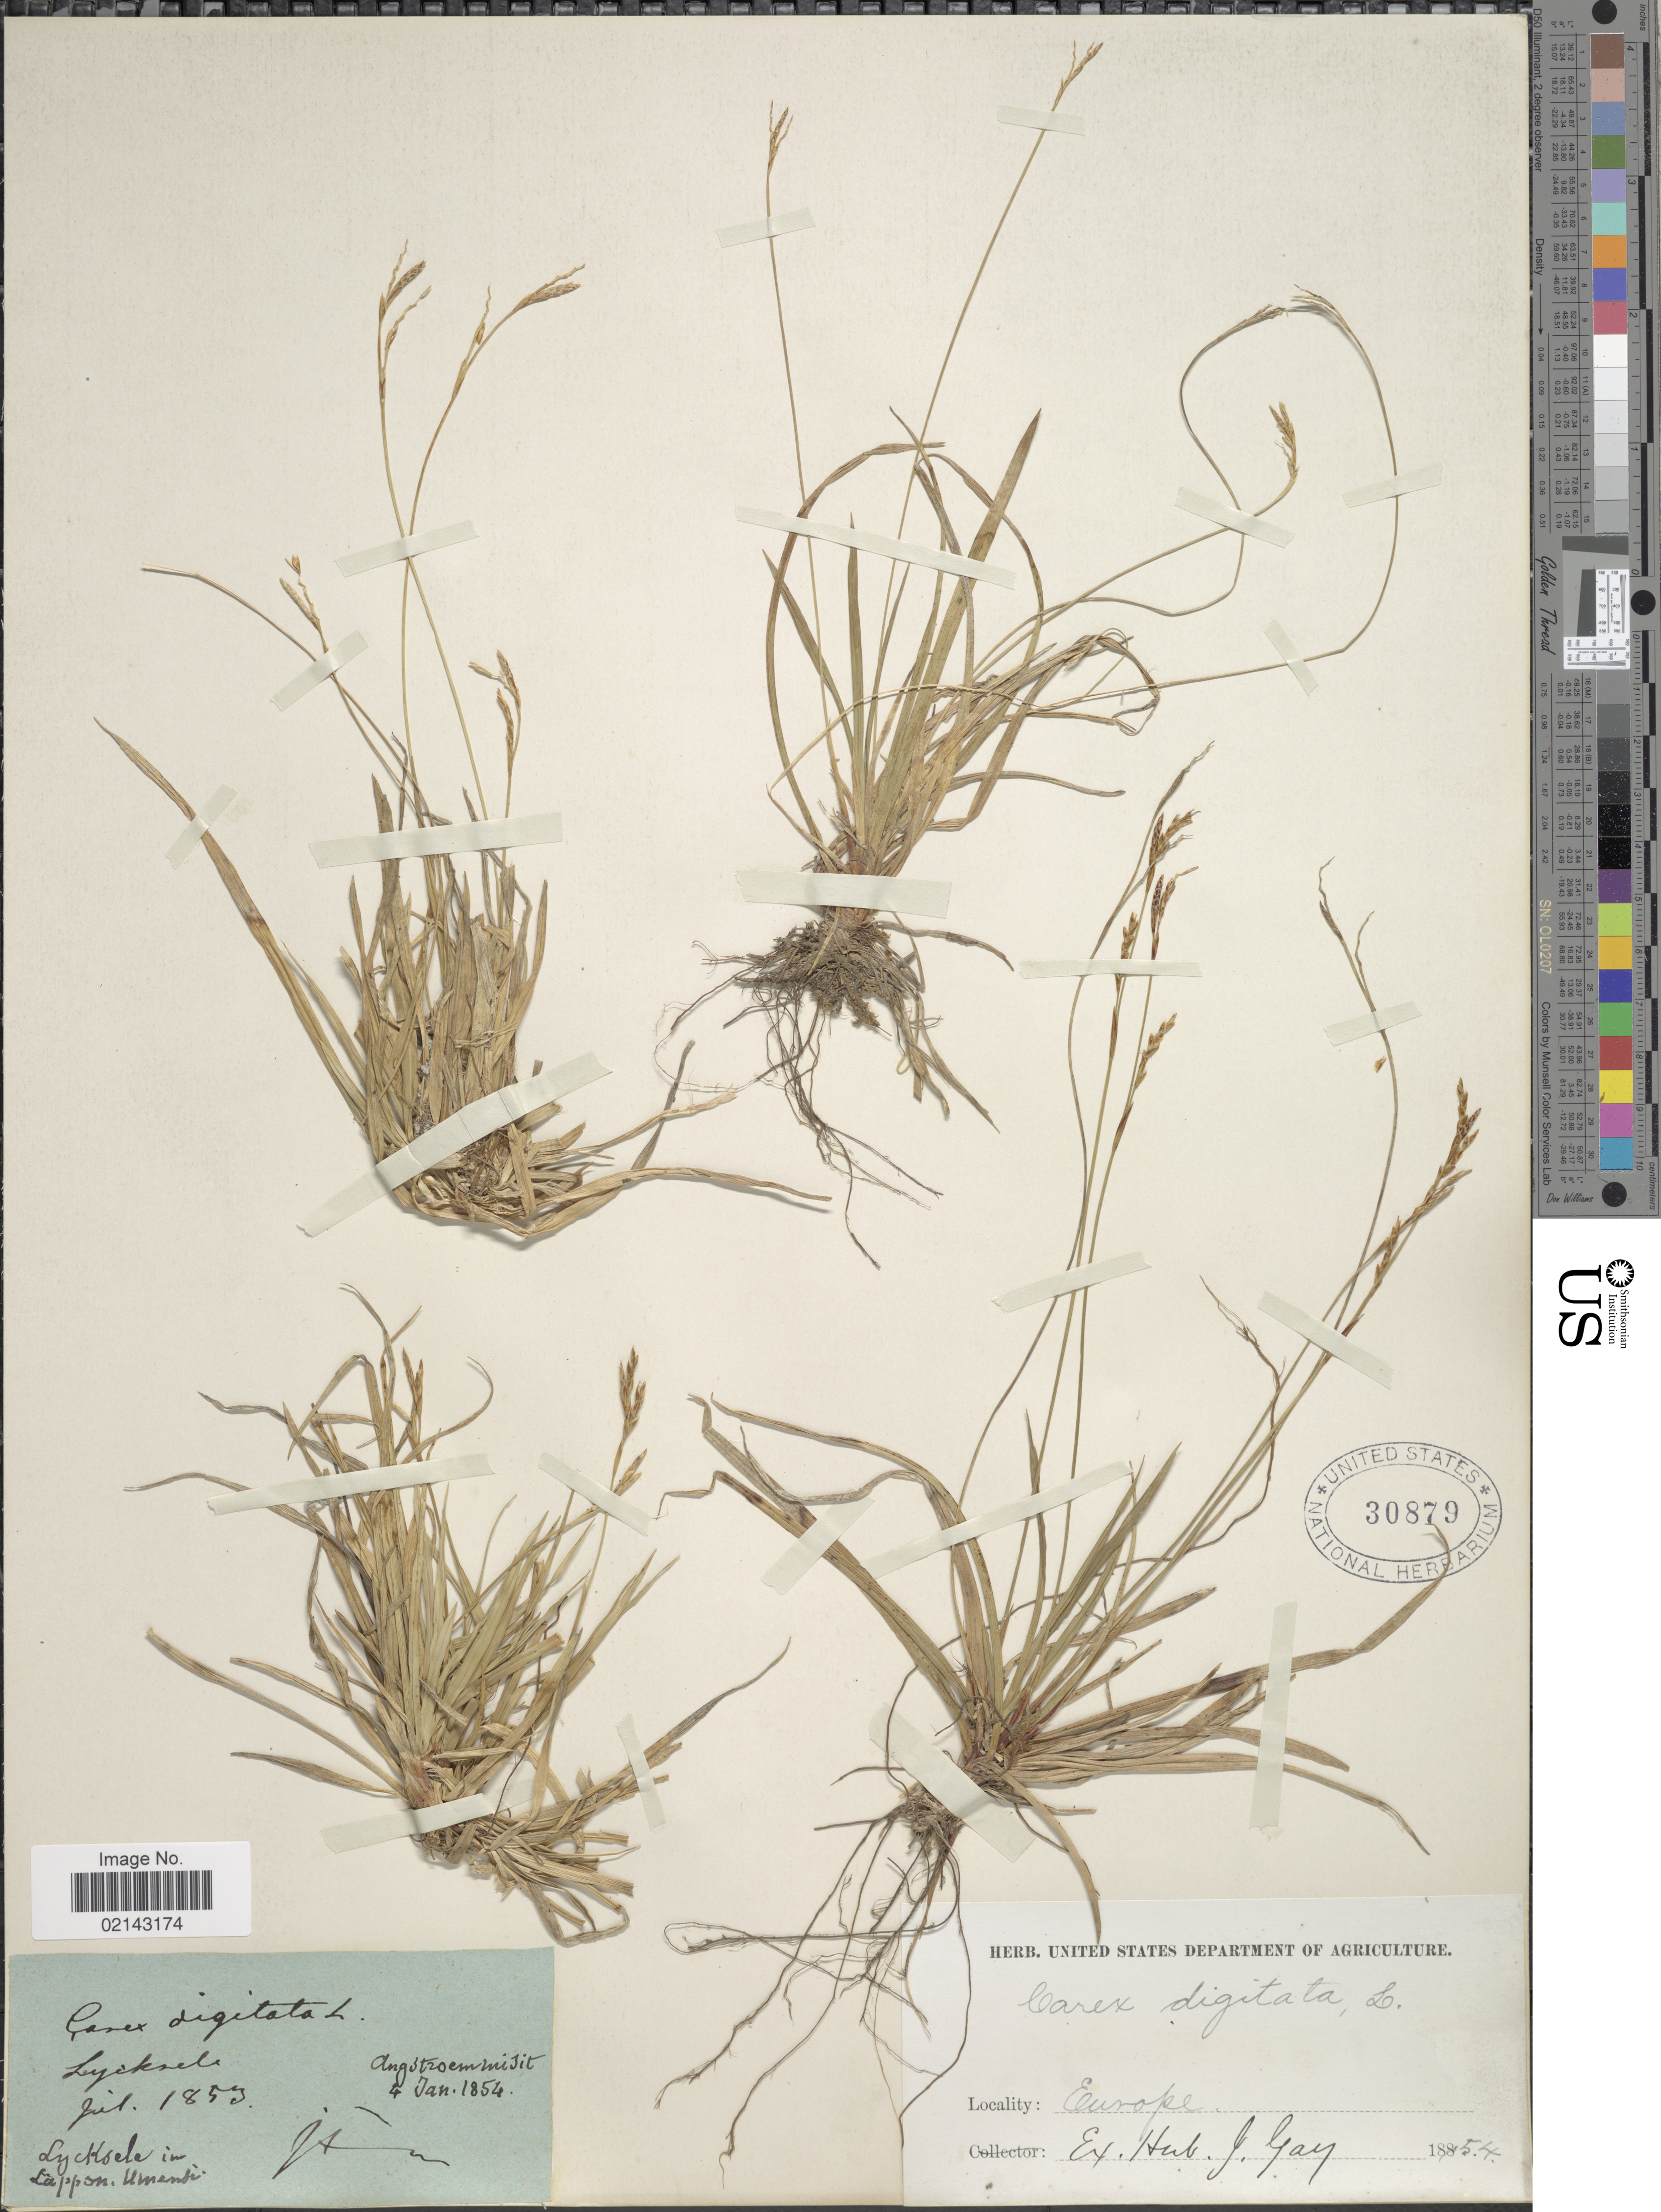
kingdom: Plantae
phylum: Tracheophyta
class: Liliopsida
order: Poales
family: Cyperaceae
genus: Carex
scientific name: Carex digitata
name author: L.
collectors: ex herb. J. Gay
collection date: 1853-07/1854-01-04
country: Sweden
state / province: Västerbotten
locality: Lycksele im Lappon. Umendi. Europe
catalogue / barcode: US 30879